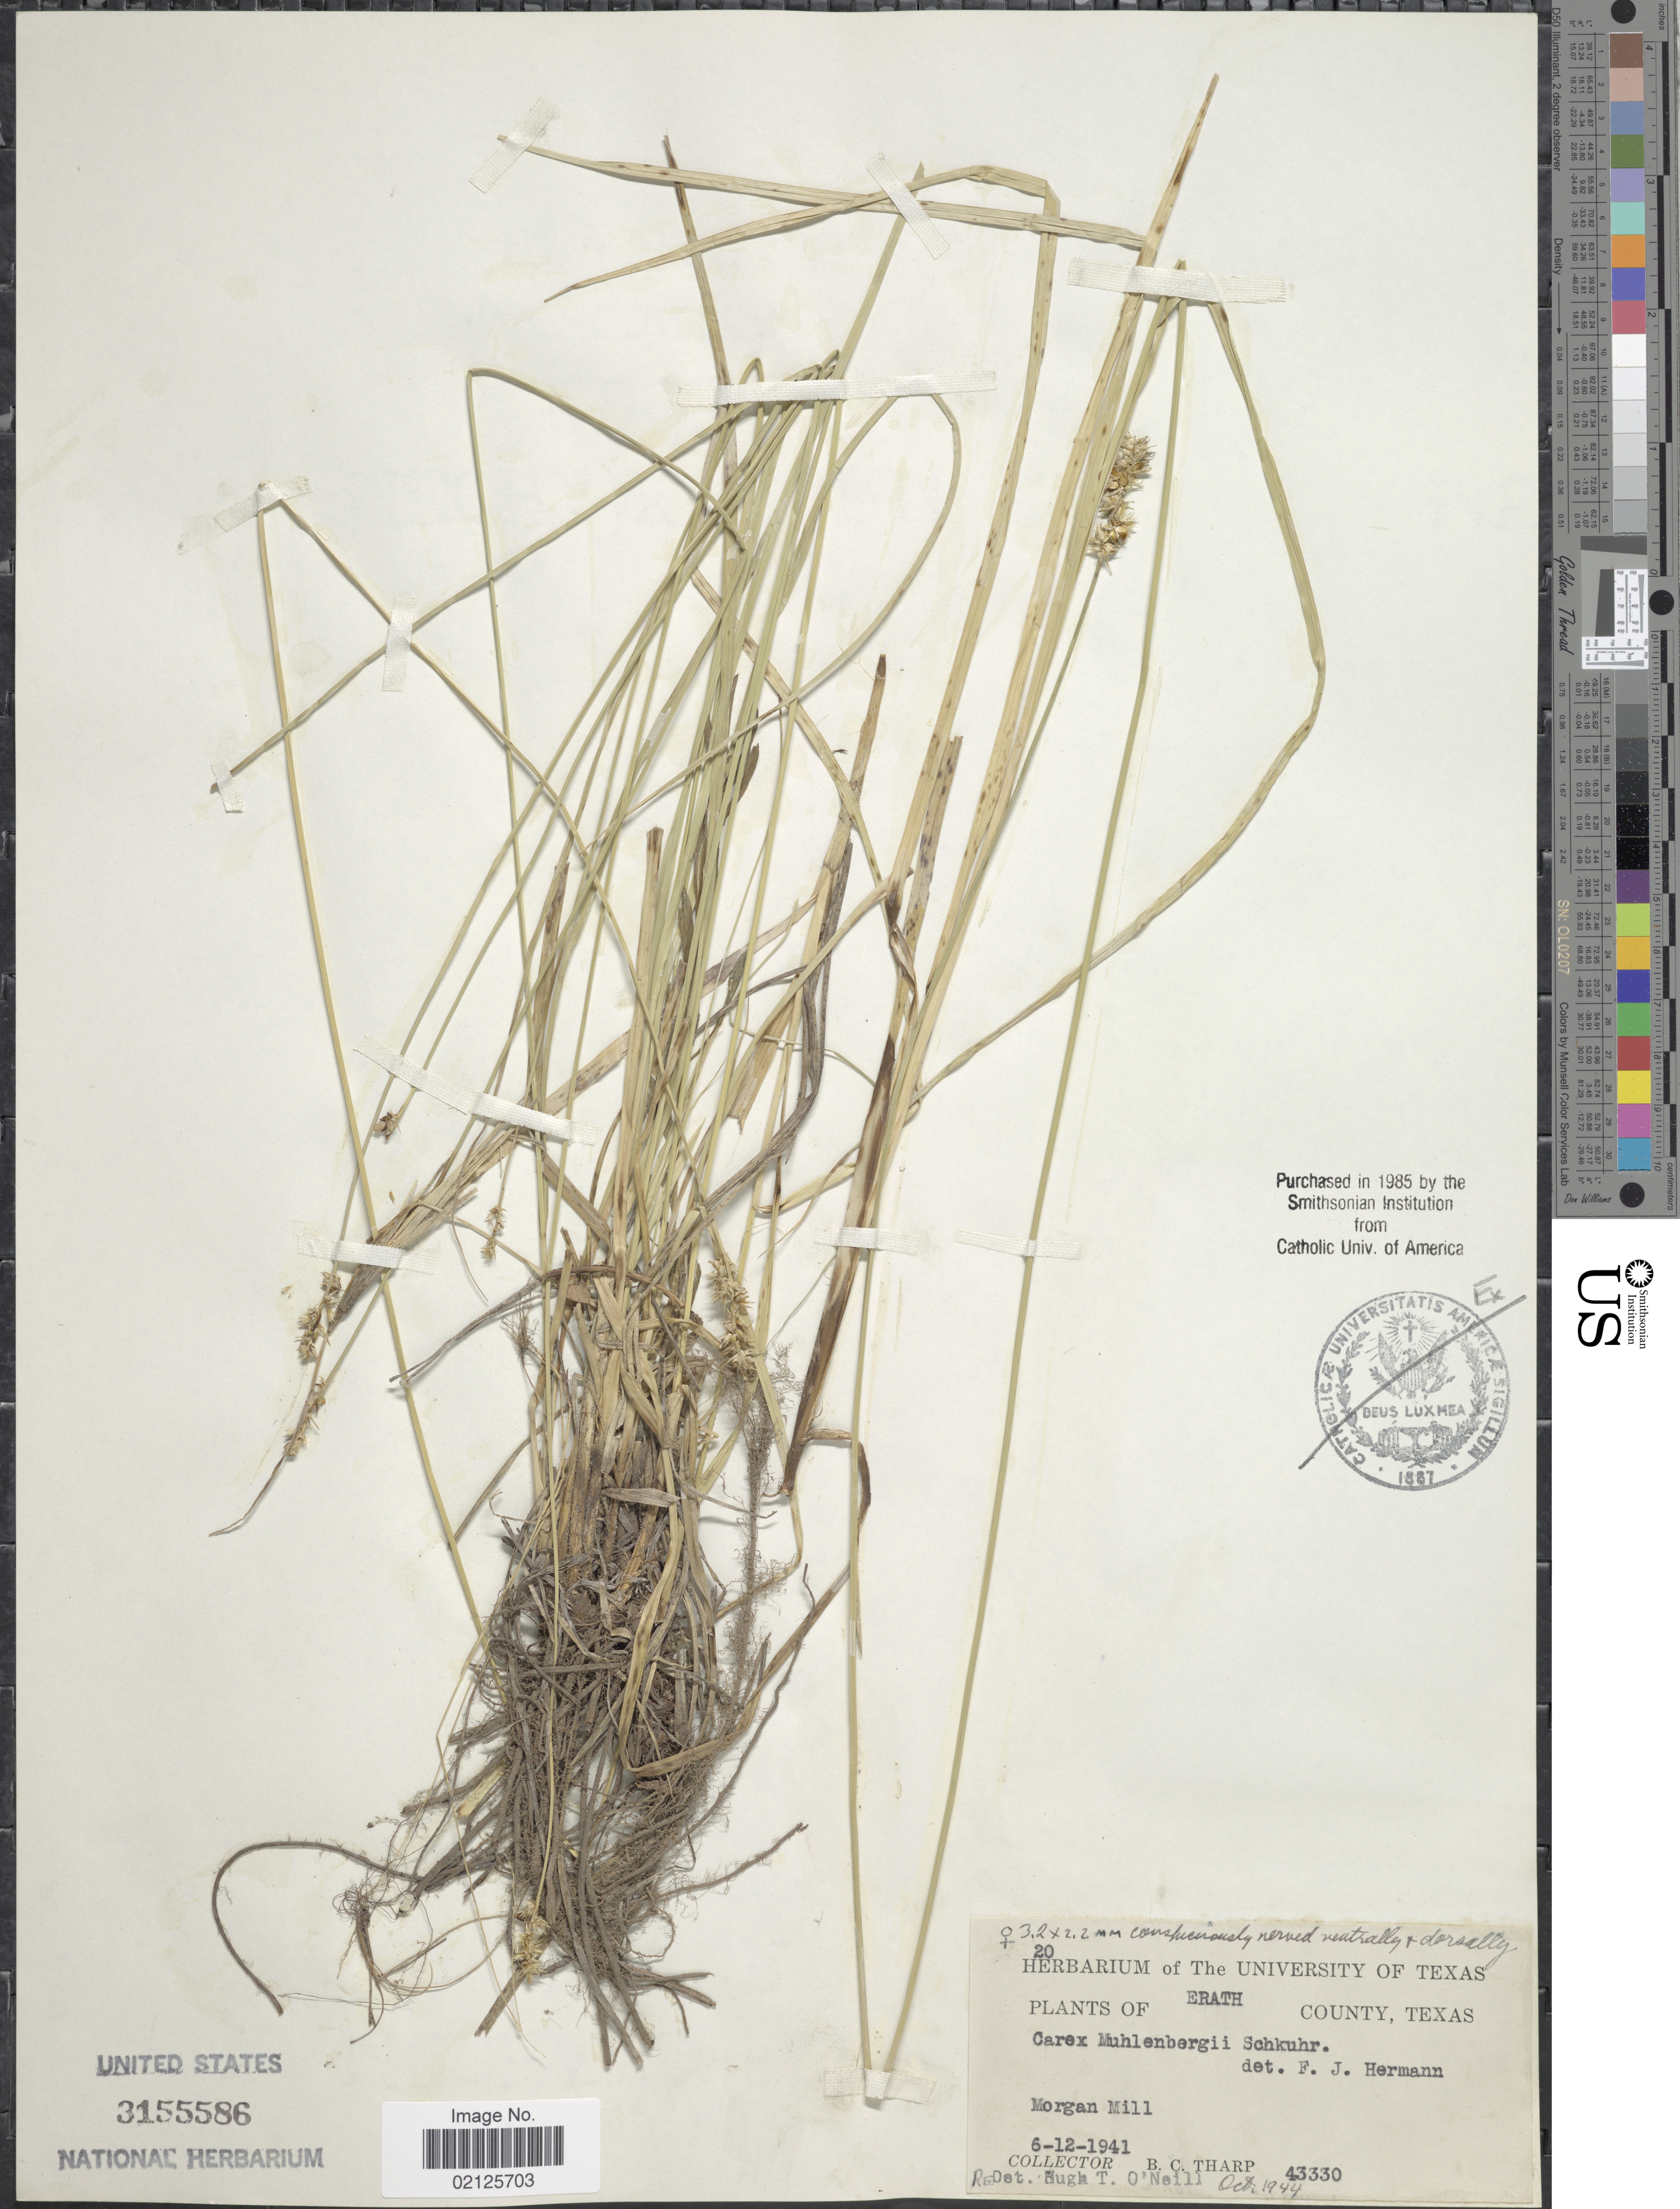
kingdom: Plantae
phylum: Tracheophyta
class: Liliopsida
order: Poales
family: Cyperaceae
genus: Carex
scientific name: Carex muehlenbergii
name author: Willd.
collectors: B. C. Tharp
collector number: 43330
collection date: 1941-06-12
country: United States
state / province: Texas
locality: Erath County, Morgan Mill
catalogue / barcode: US 3155586